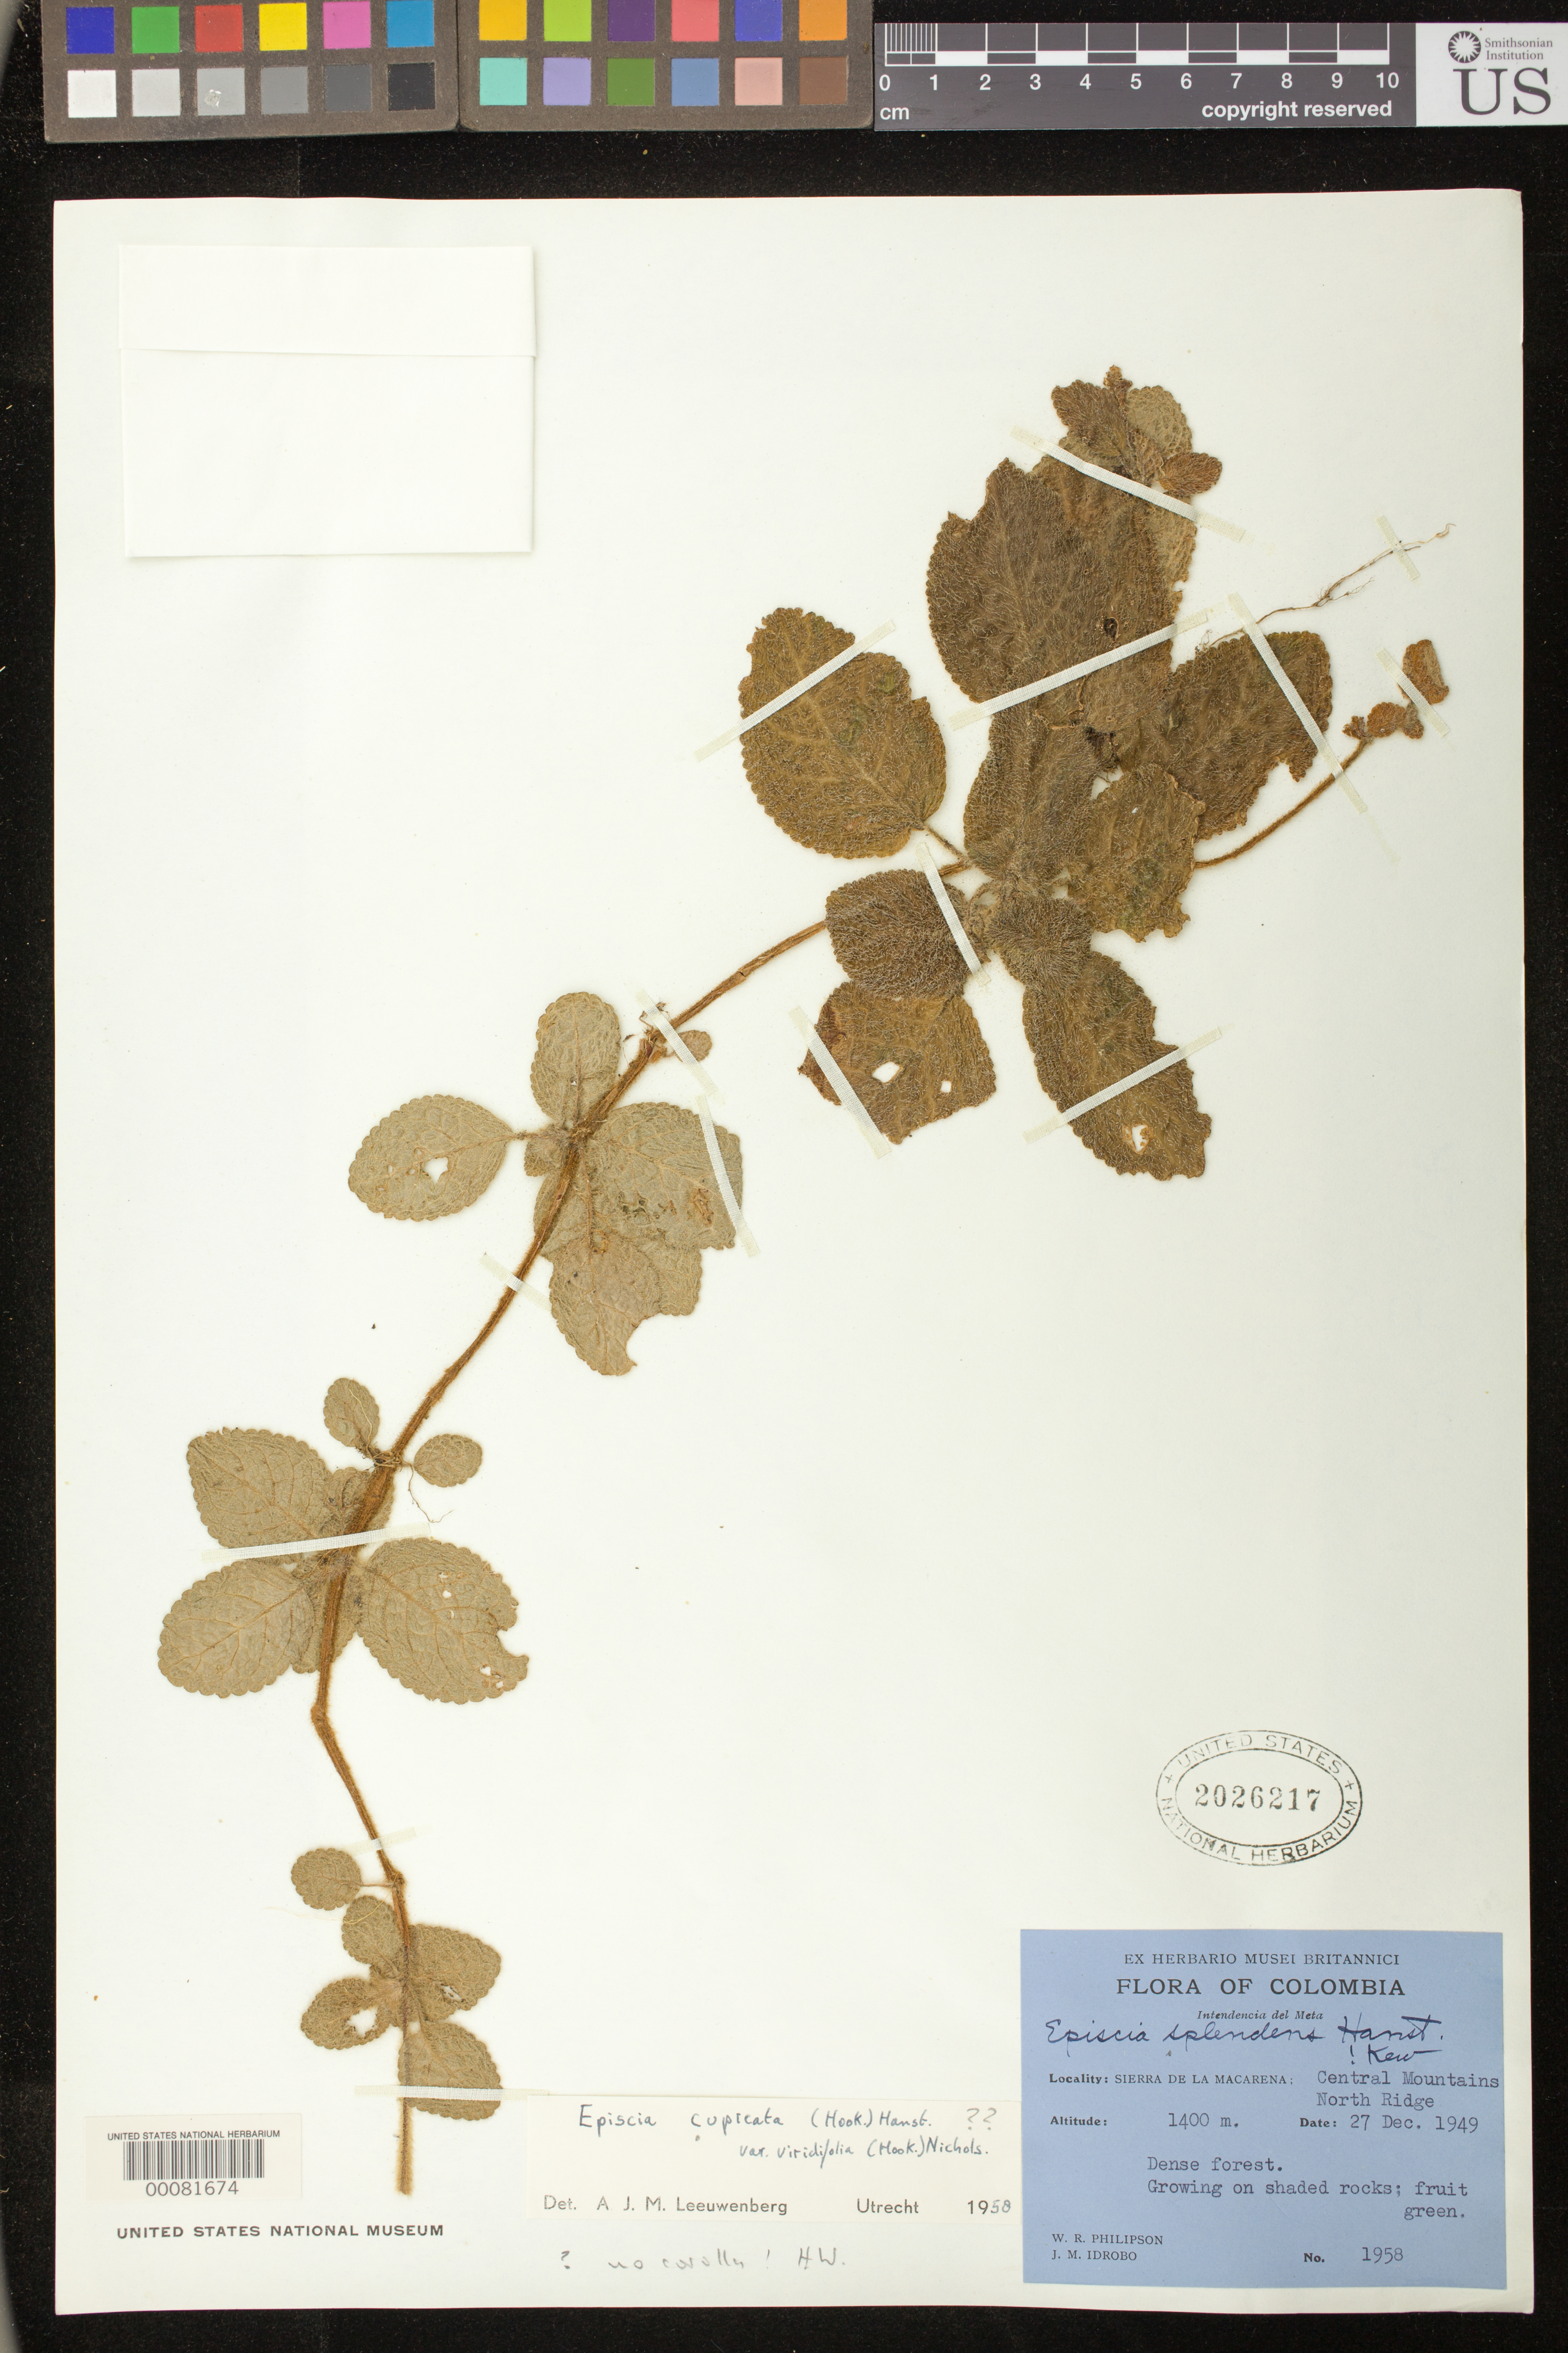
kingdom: Plantae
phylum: Tracheophyta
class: Magnoliopsida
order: Lamiales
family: Gesneriaceae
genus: Episcia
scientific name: Episcia cupreata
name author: (Hook.) Hanst.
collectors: W. R. Philipson & J. M. Idrobo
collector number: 1958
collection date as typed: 27 Dec 1949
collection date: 1949-12-27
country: Colombia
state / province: Meta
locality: Sierra de La Macarena, Central Mountains, north ridge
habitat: Dense forest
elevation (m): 1400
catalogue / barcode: US 2026217